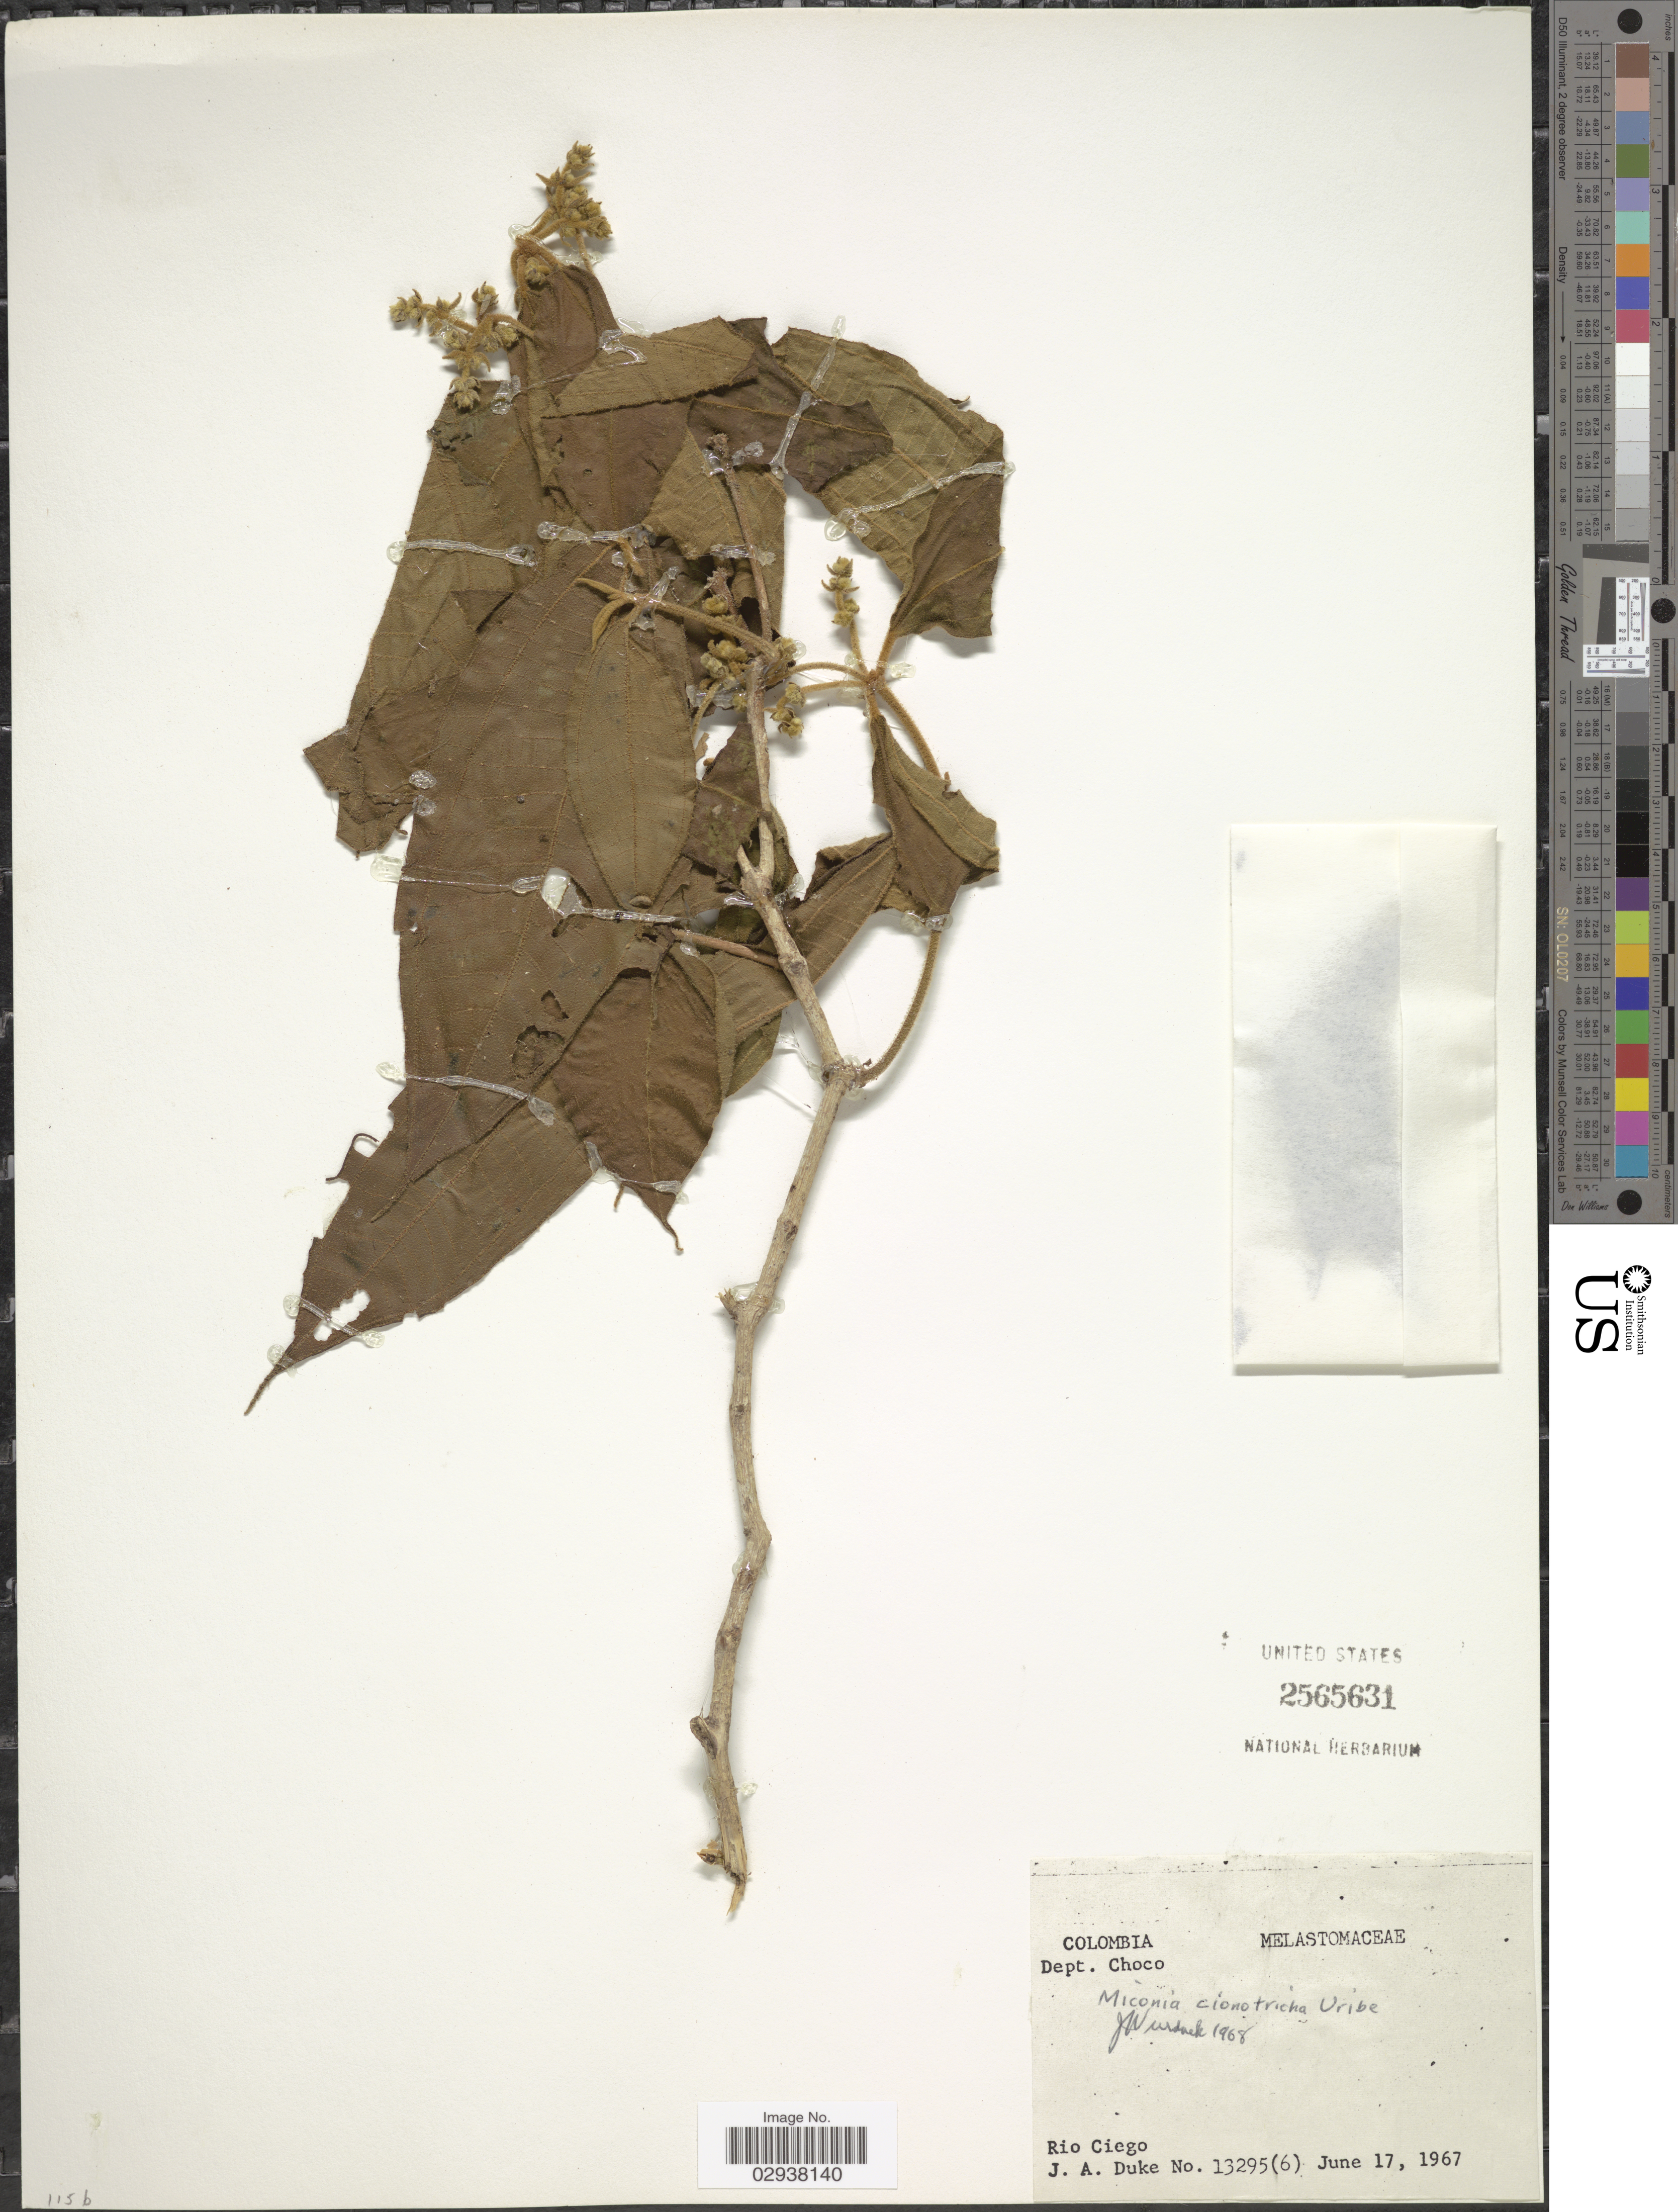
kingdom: Plantae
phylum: Tracheophyta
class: Magnoliopsida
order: Myrtales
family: Melastomataceae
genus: Miconia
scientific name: Miconia cionotricha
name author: L. Uribe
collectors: J. A. Duke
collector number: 13295(6)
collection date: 1967-06-17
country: Colombia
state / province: Chocó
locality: Dept. Choco. Rio Ciego.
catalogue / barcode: US 2565631